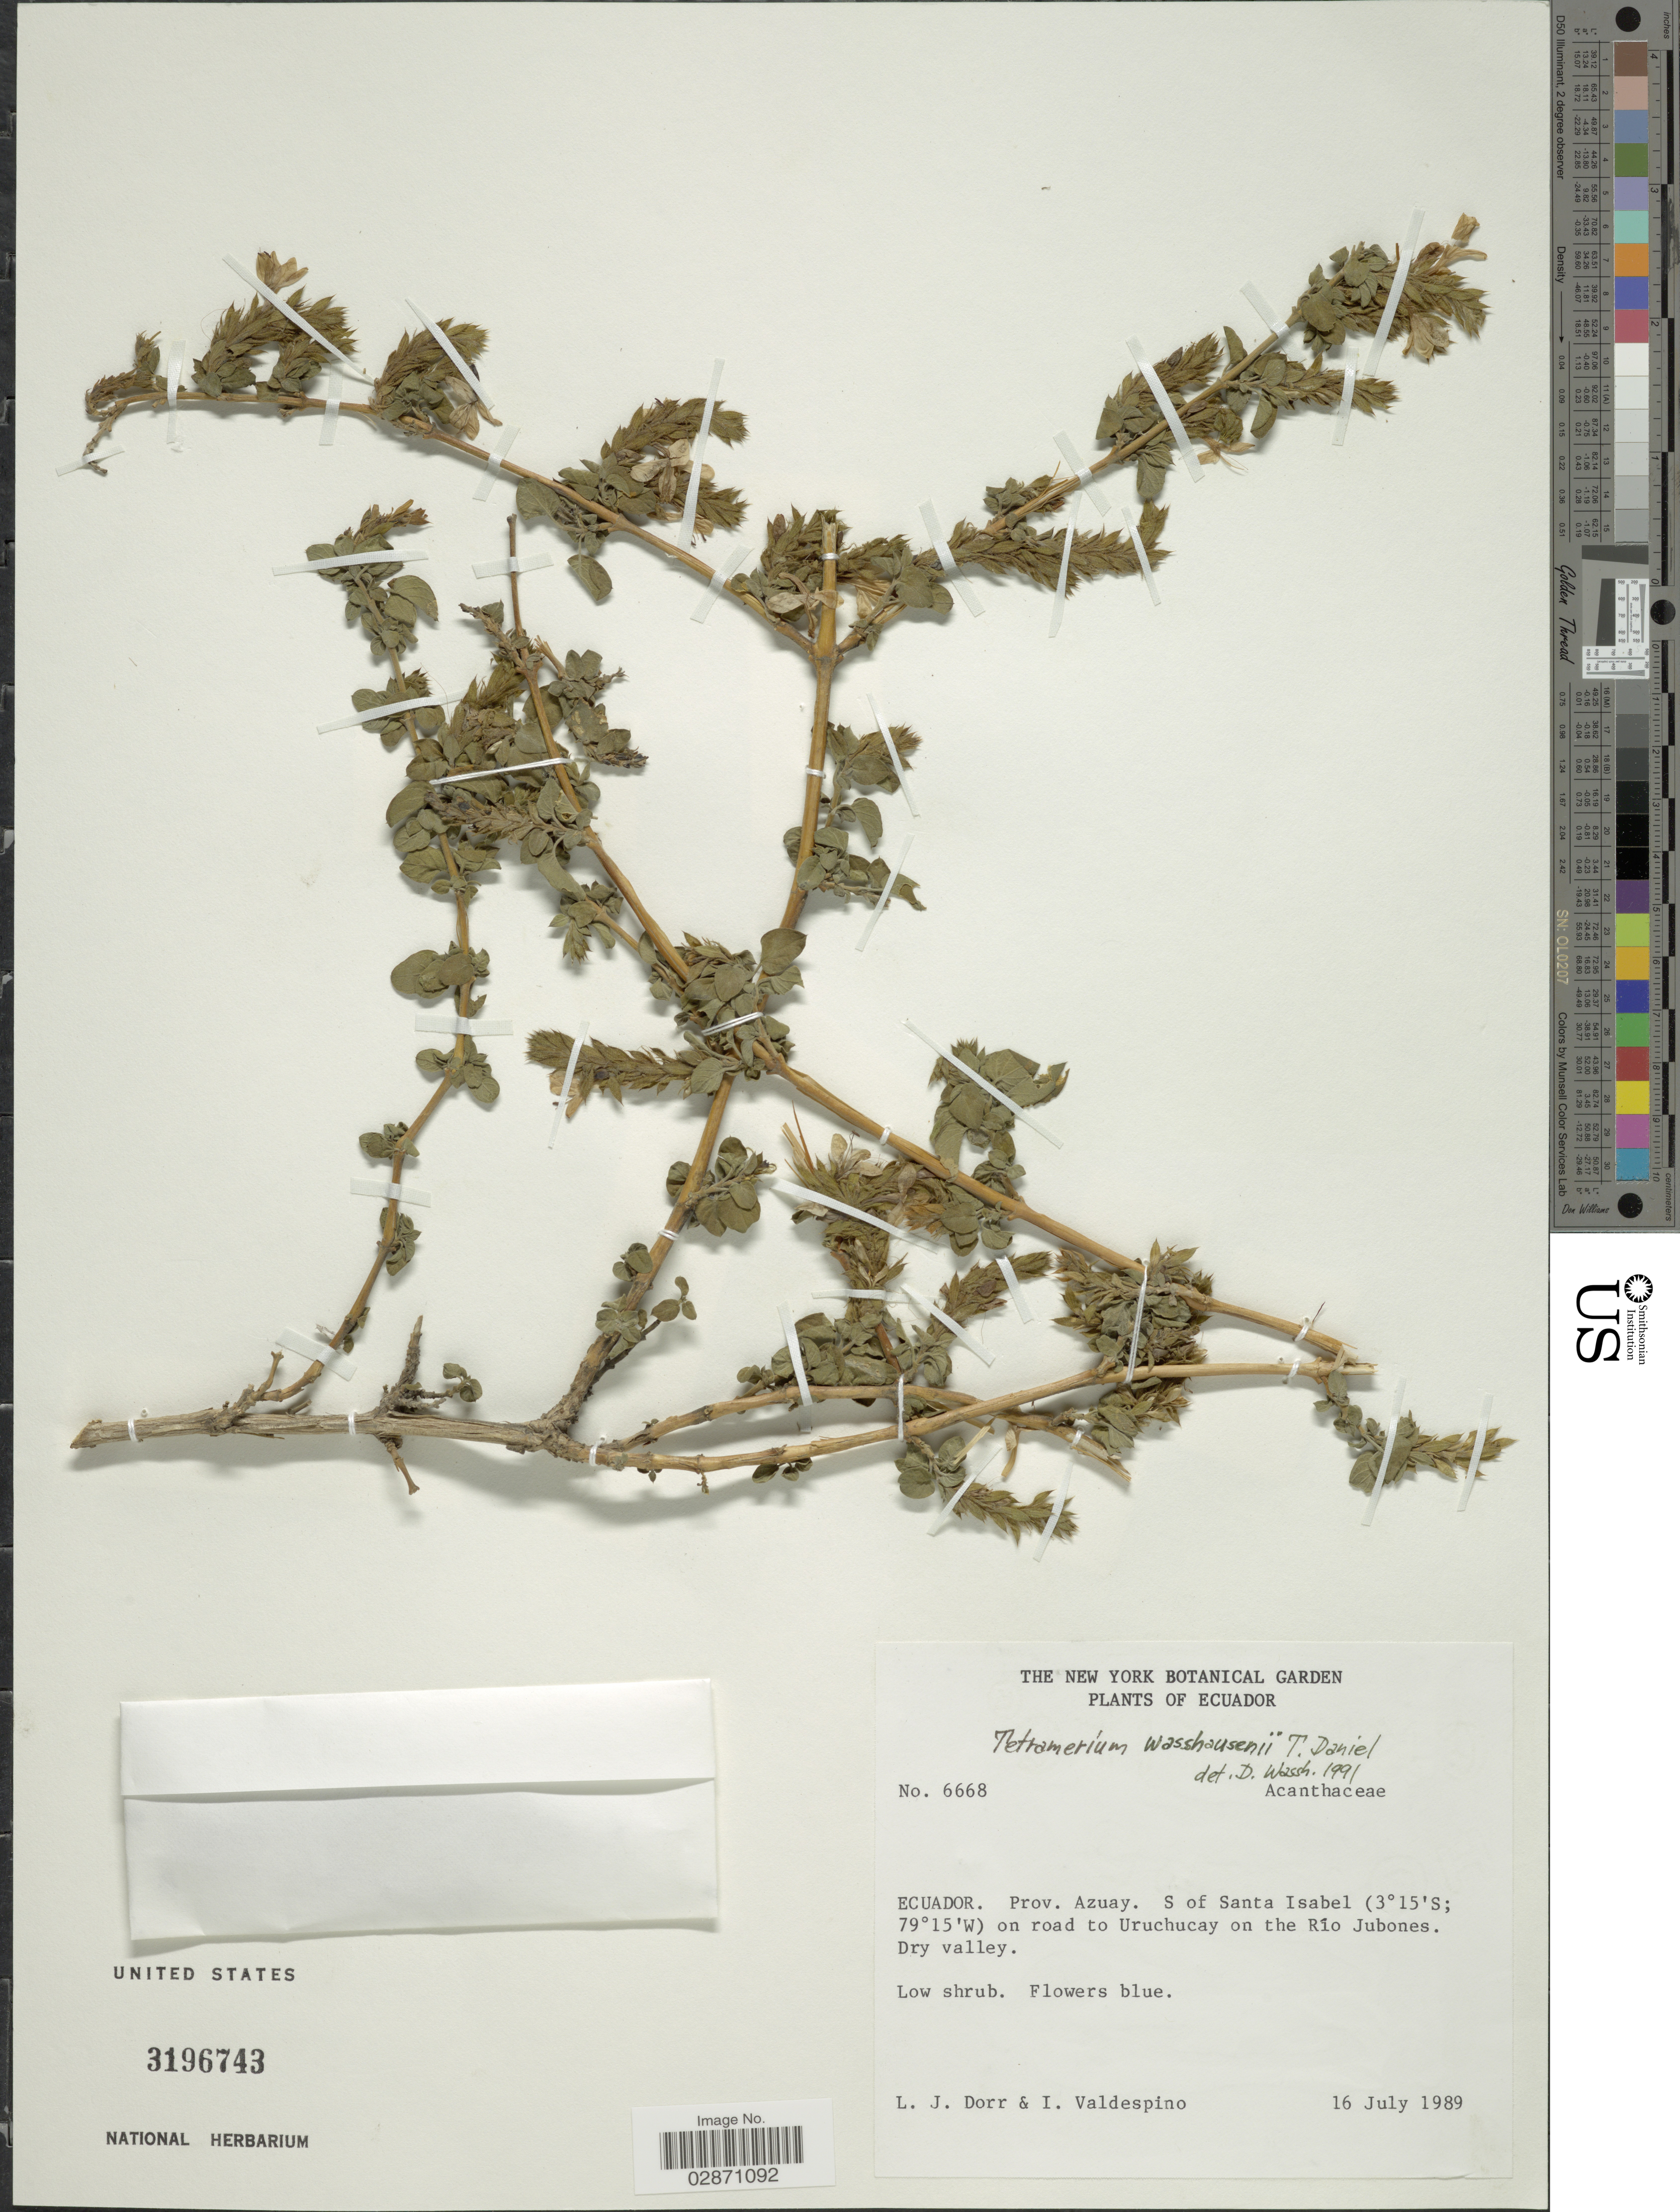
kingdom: Plantae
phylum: Tracheophyta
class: Magnoliopsida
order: Lamiales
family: Acanthaceae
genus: Tetramerium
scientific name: Tetramerium wasshausenii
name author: T.F. Daniel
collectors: L. J. Dorr & I. A. Valdespino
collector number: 6668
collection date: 1989-07-16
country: Ecuador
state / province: Azuay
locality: S of Santa Isabel on road to Uruchucay on the Río Jubones.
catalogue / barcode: US 3196743